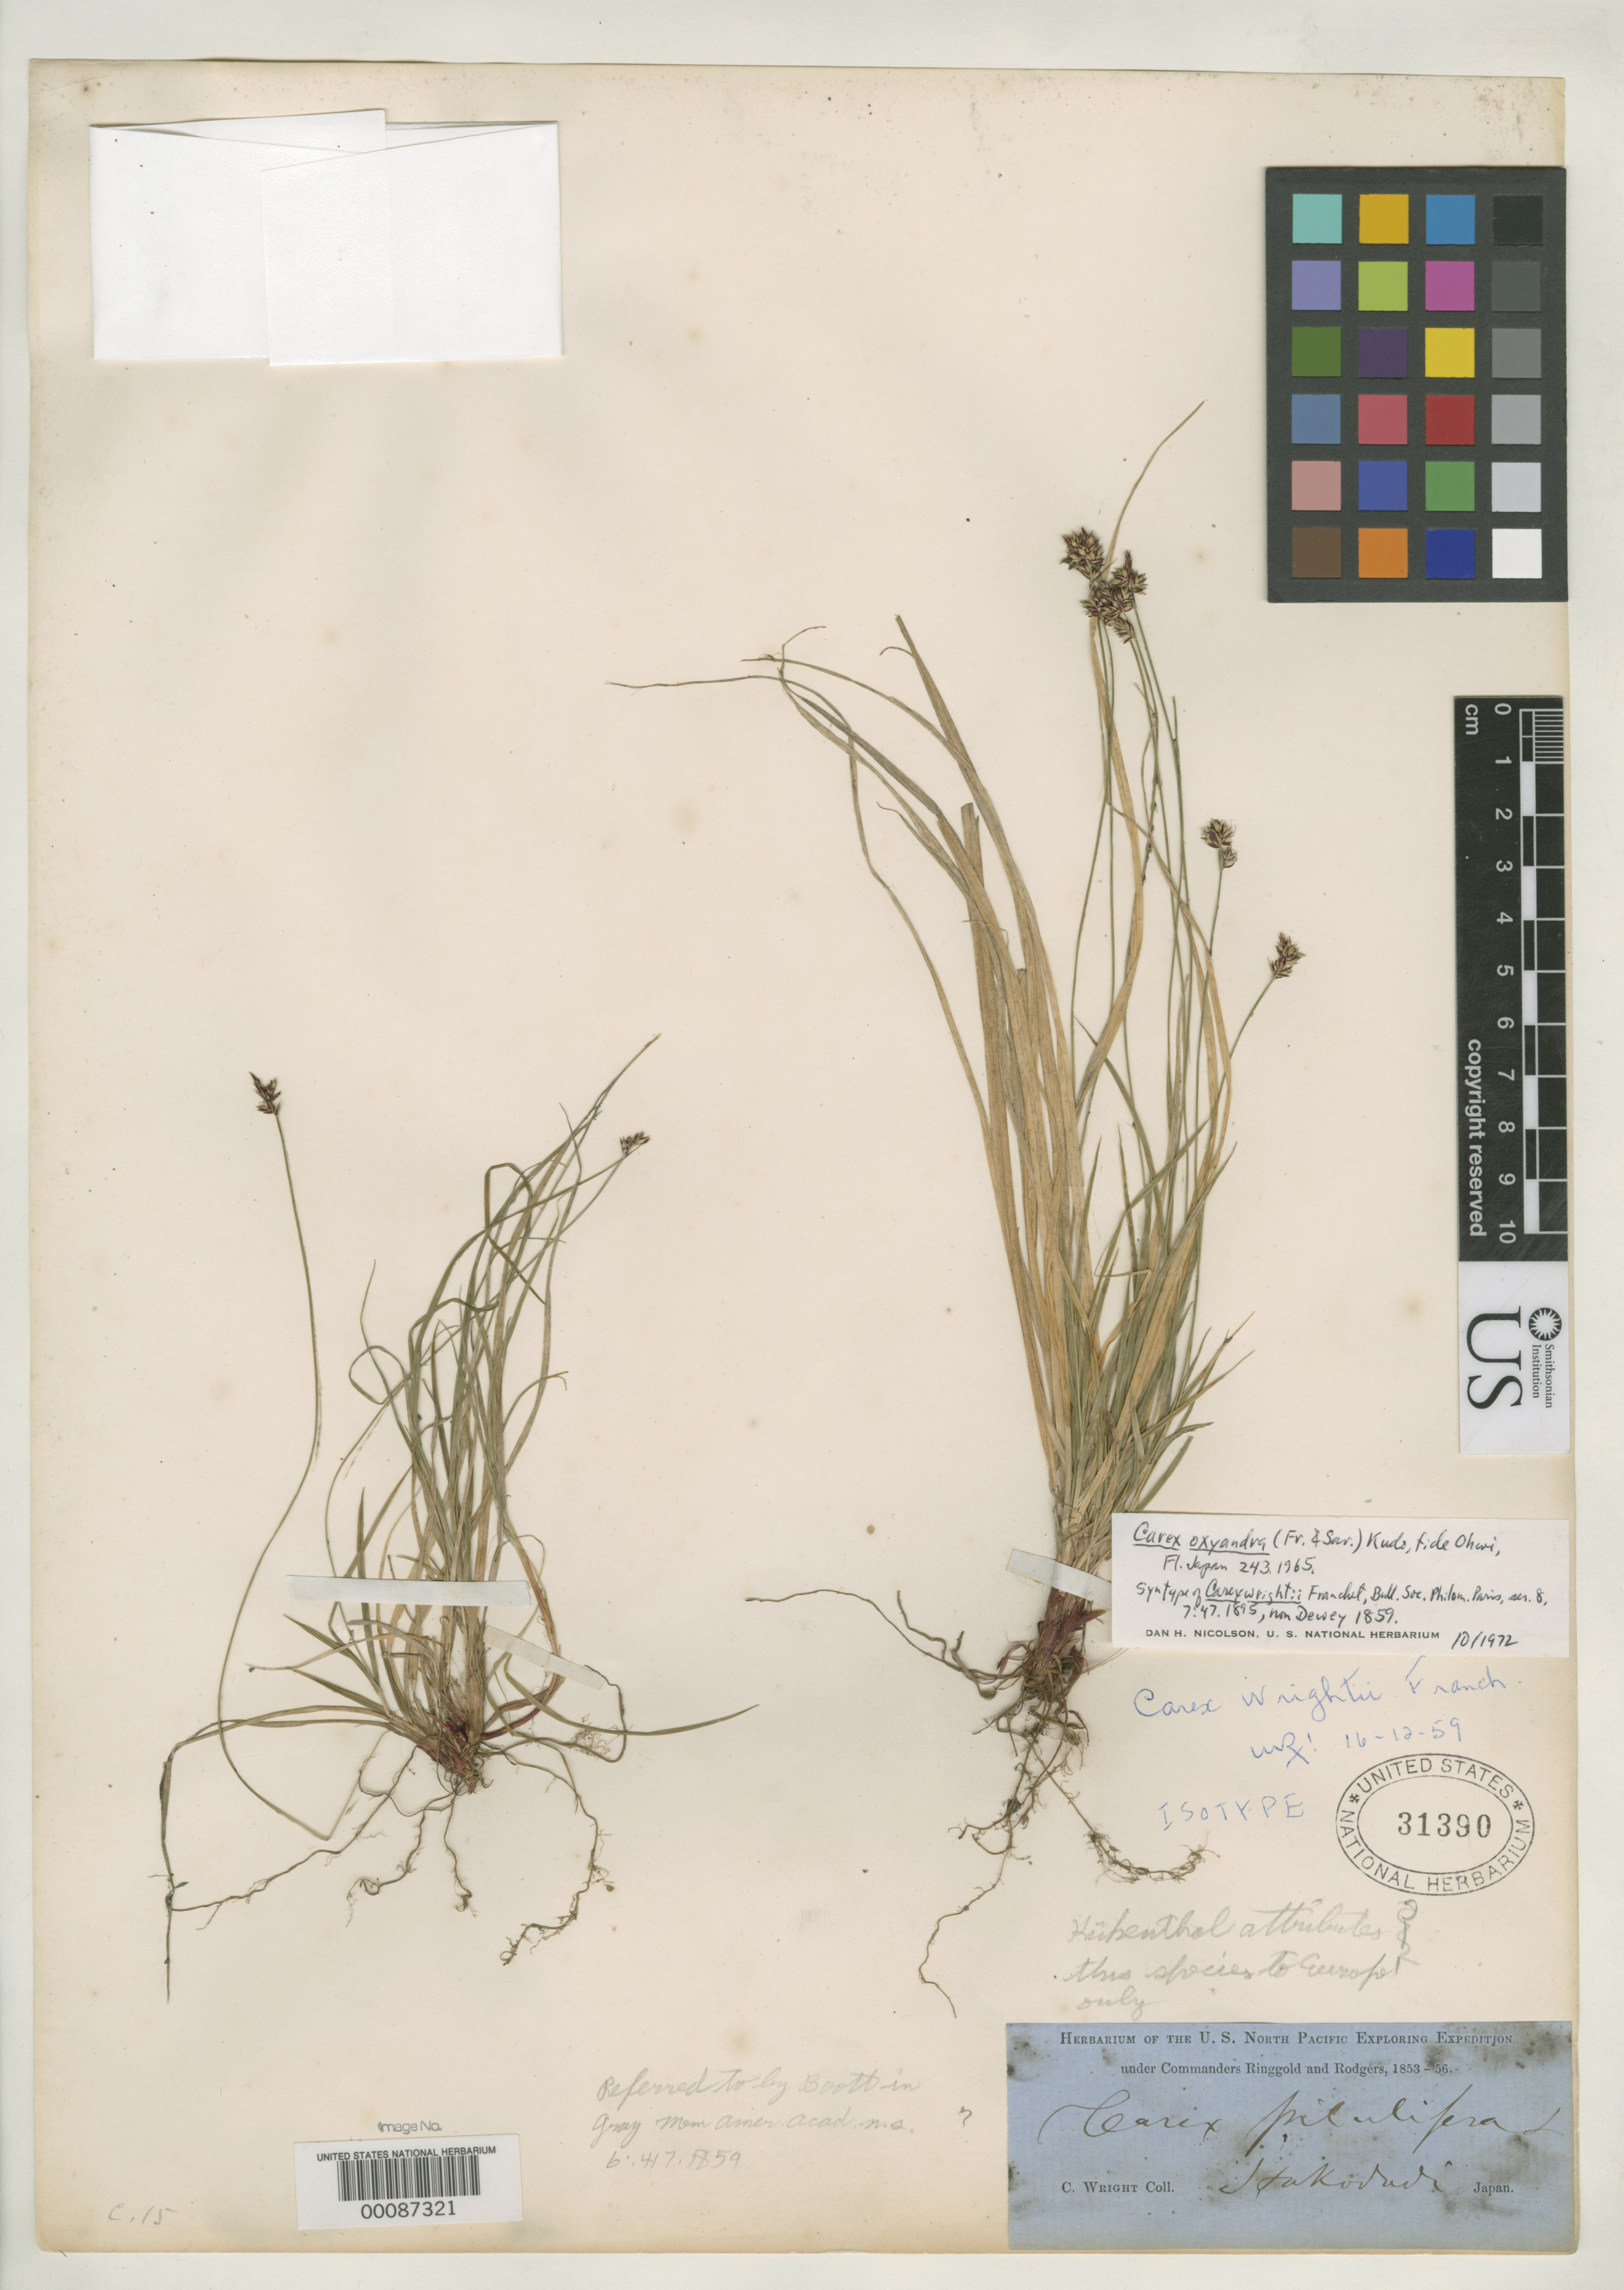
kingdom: Plantae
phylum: Tracheophyta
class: Liliopsida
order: Poales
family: Cyperaceae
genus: Carex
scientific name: Carex wrightii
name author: Franch.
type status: Syntype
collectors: C. Wright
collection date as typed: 1853 to -- --- 1856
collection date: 1853/1856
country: Japan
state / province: Hokkaido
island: Hokkaido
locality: Hakodate.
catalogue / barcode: US 31390